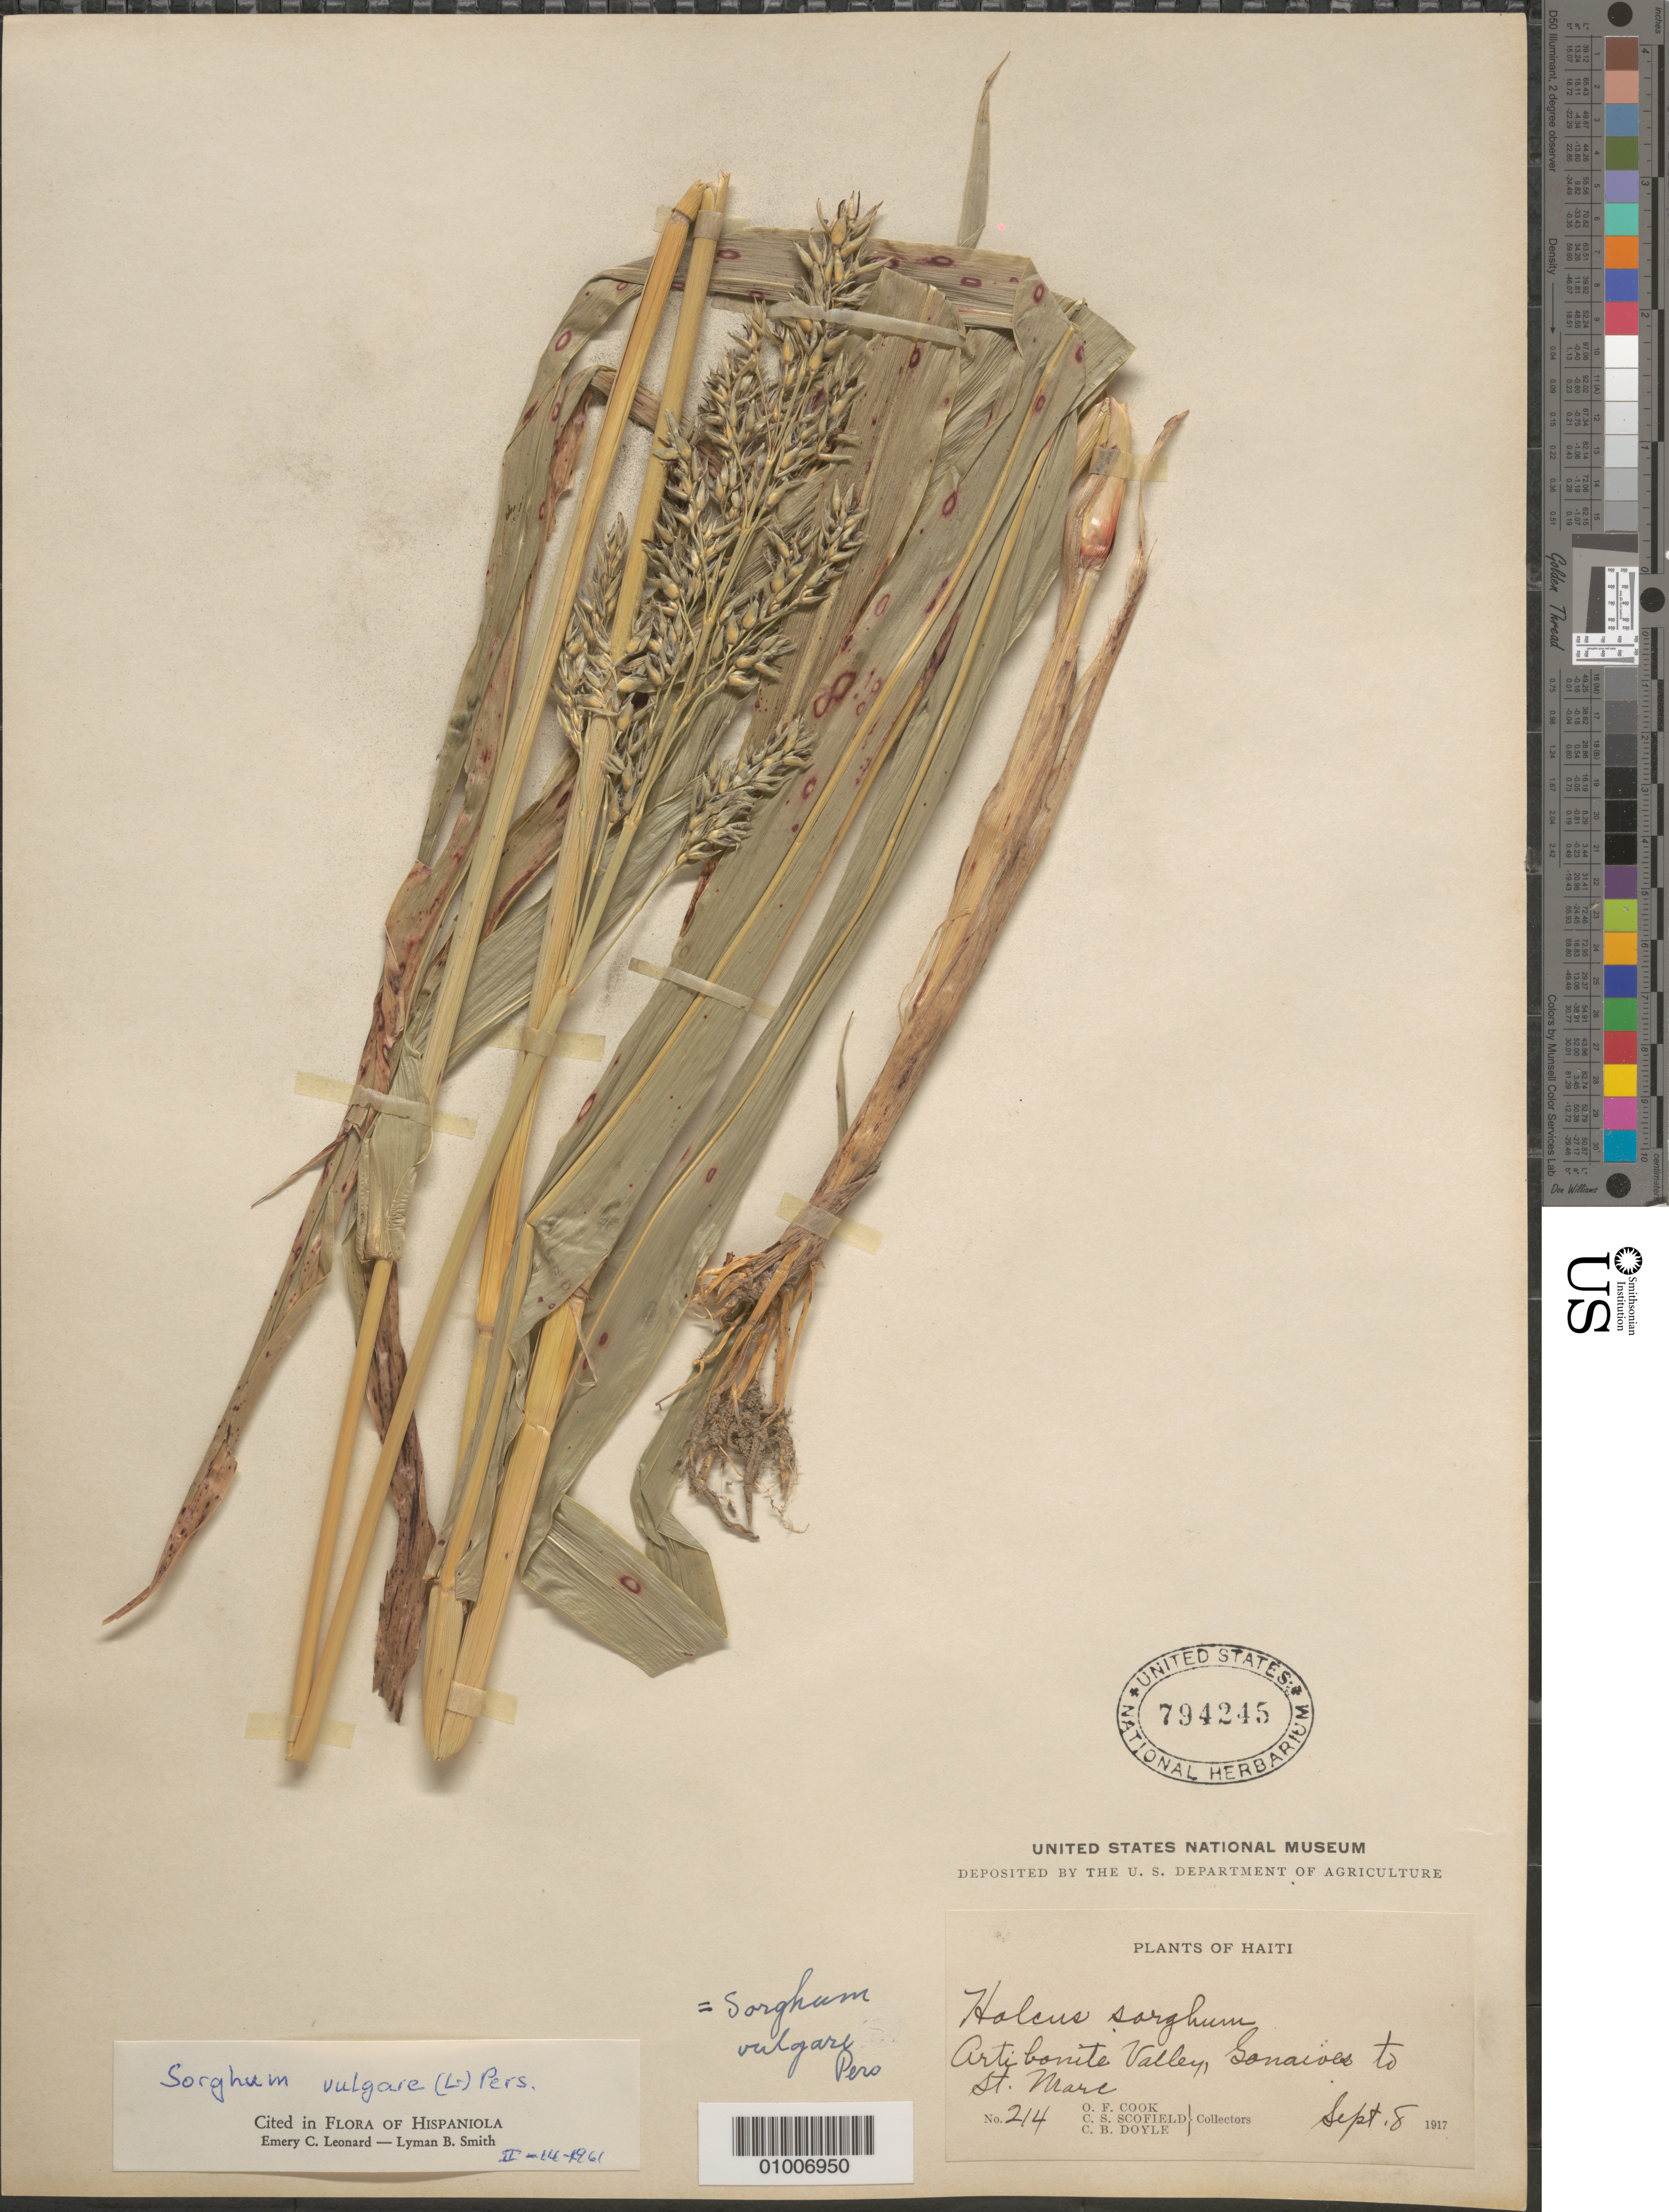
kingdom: Plantae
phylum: Tracheophyta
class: Liliopsida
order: Poales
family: Poaceae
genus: Sorghum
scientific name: Sorghum vulgare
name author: (L.) Pers.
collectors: O. F. Cook, C. Scofield & C. Doyle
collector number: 241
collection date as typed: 08 Sep 1917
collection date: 1917-09-08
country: Haiti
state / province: Artibonite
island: Hispaniola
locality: Artibonite Valley, Gonaives to St. Marc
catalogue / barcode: US 794245